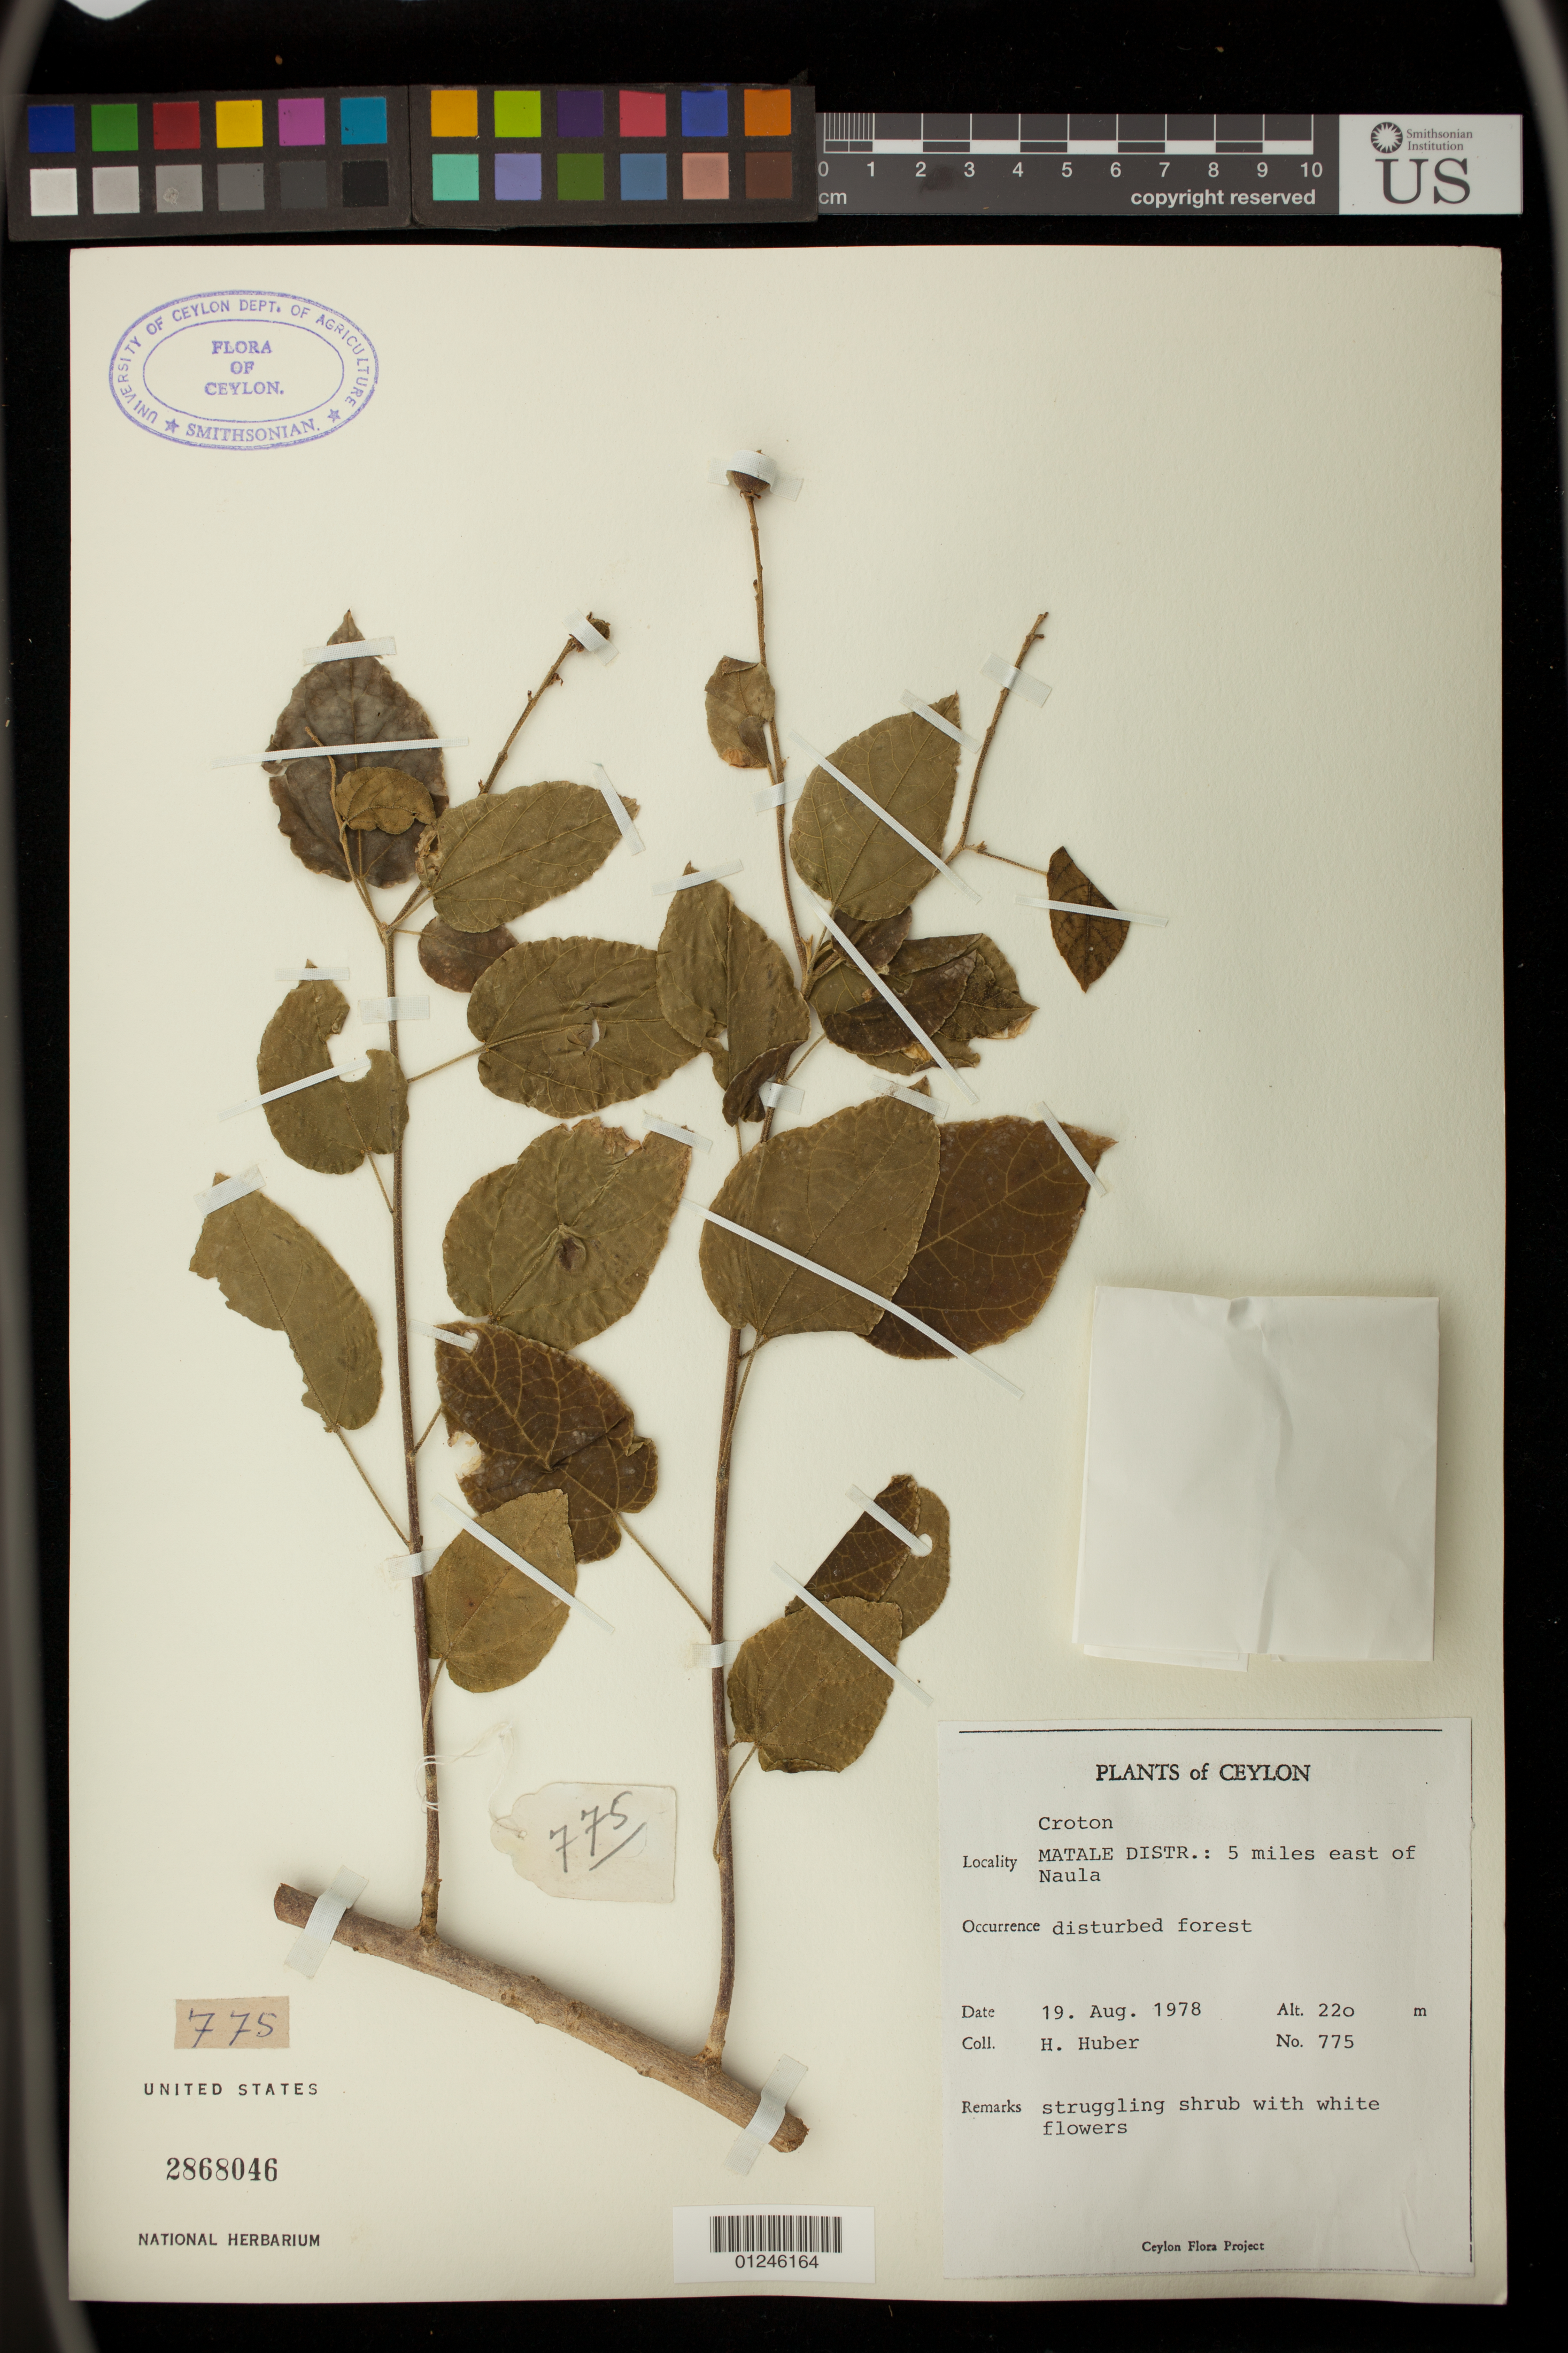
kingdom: Plantae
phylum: Tracheophyta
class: Magnoliopsida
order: Malpighiales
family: Euphorbiaceae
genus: Croton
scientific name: Croton sp.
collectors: H. Huber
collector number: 775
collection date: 1978-08-19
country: Sri Lanka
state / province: Central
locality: Matale Distr.: 5 miles east of Naula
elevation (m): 220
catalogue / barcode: US 2868046